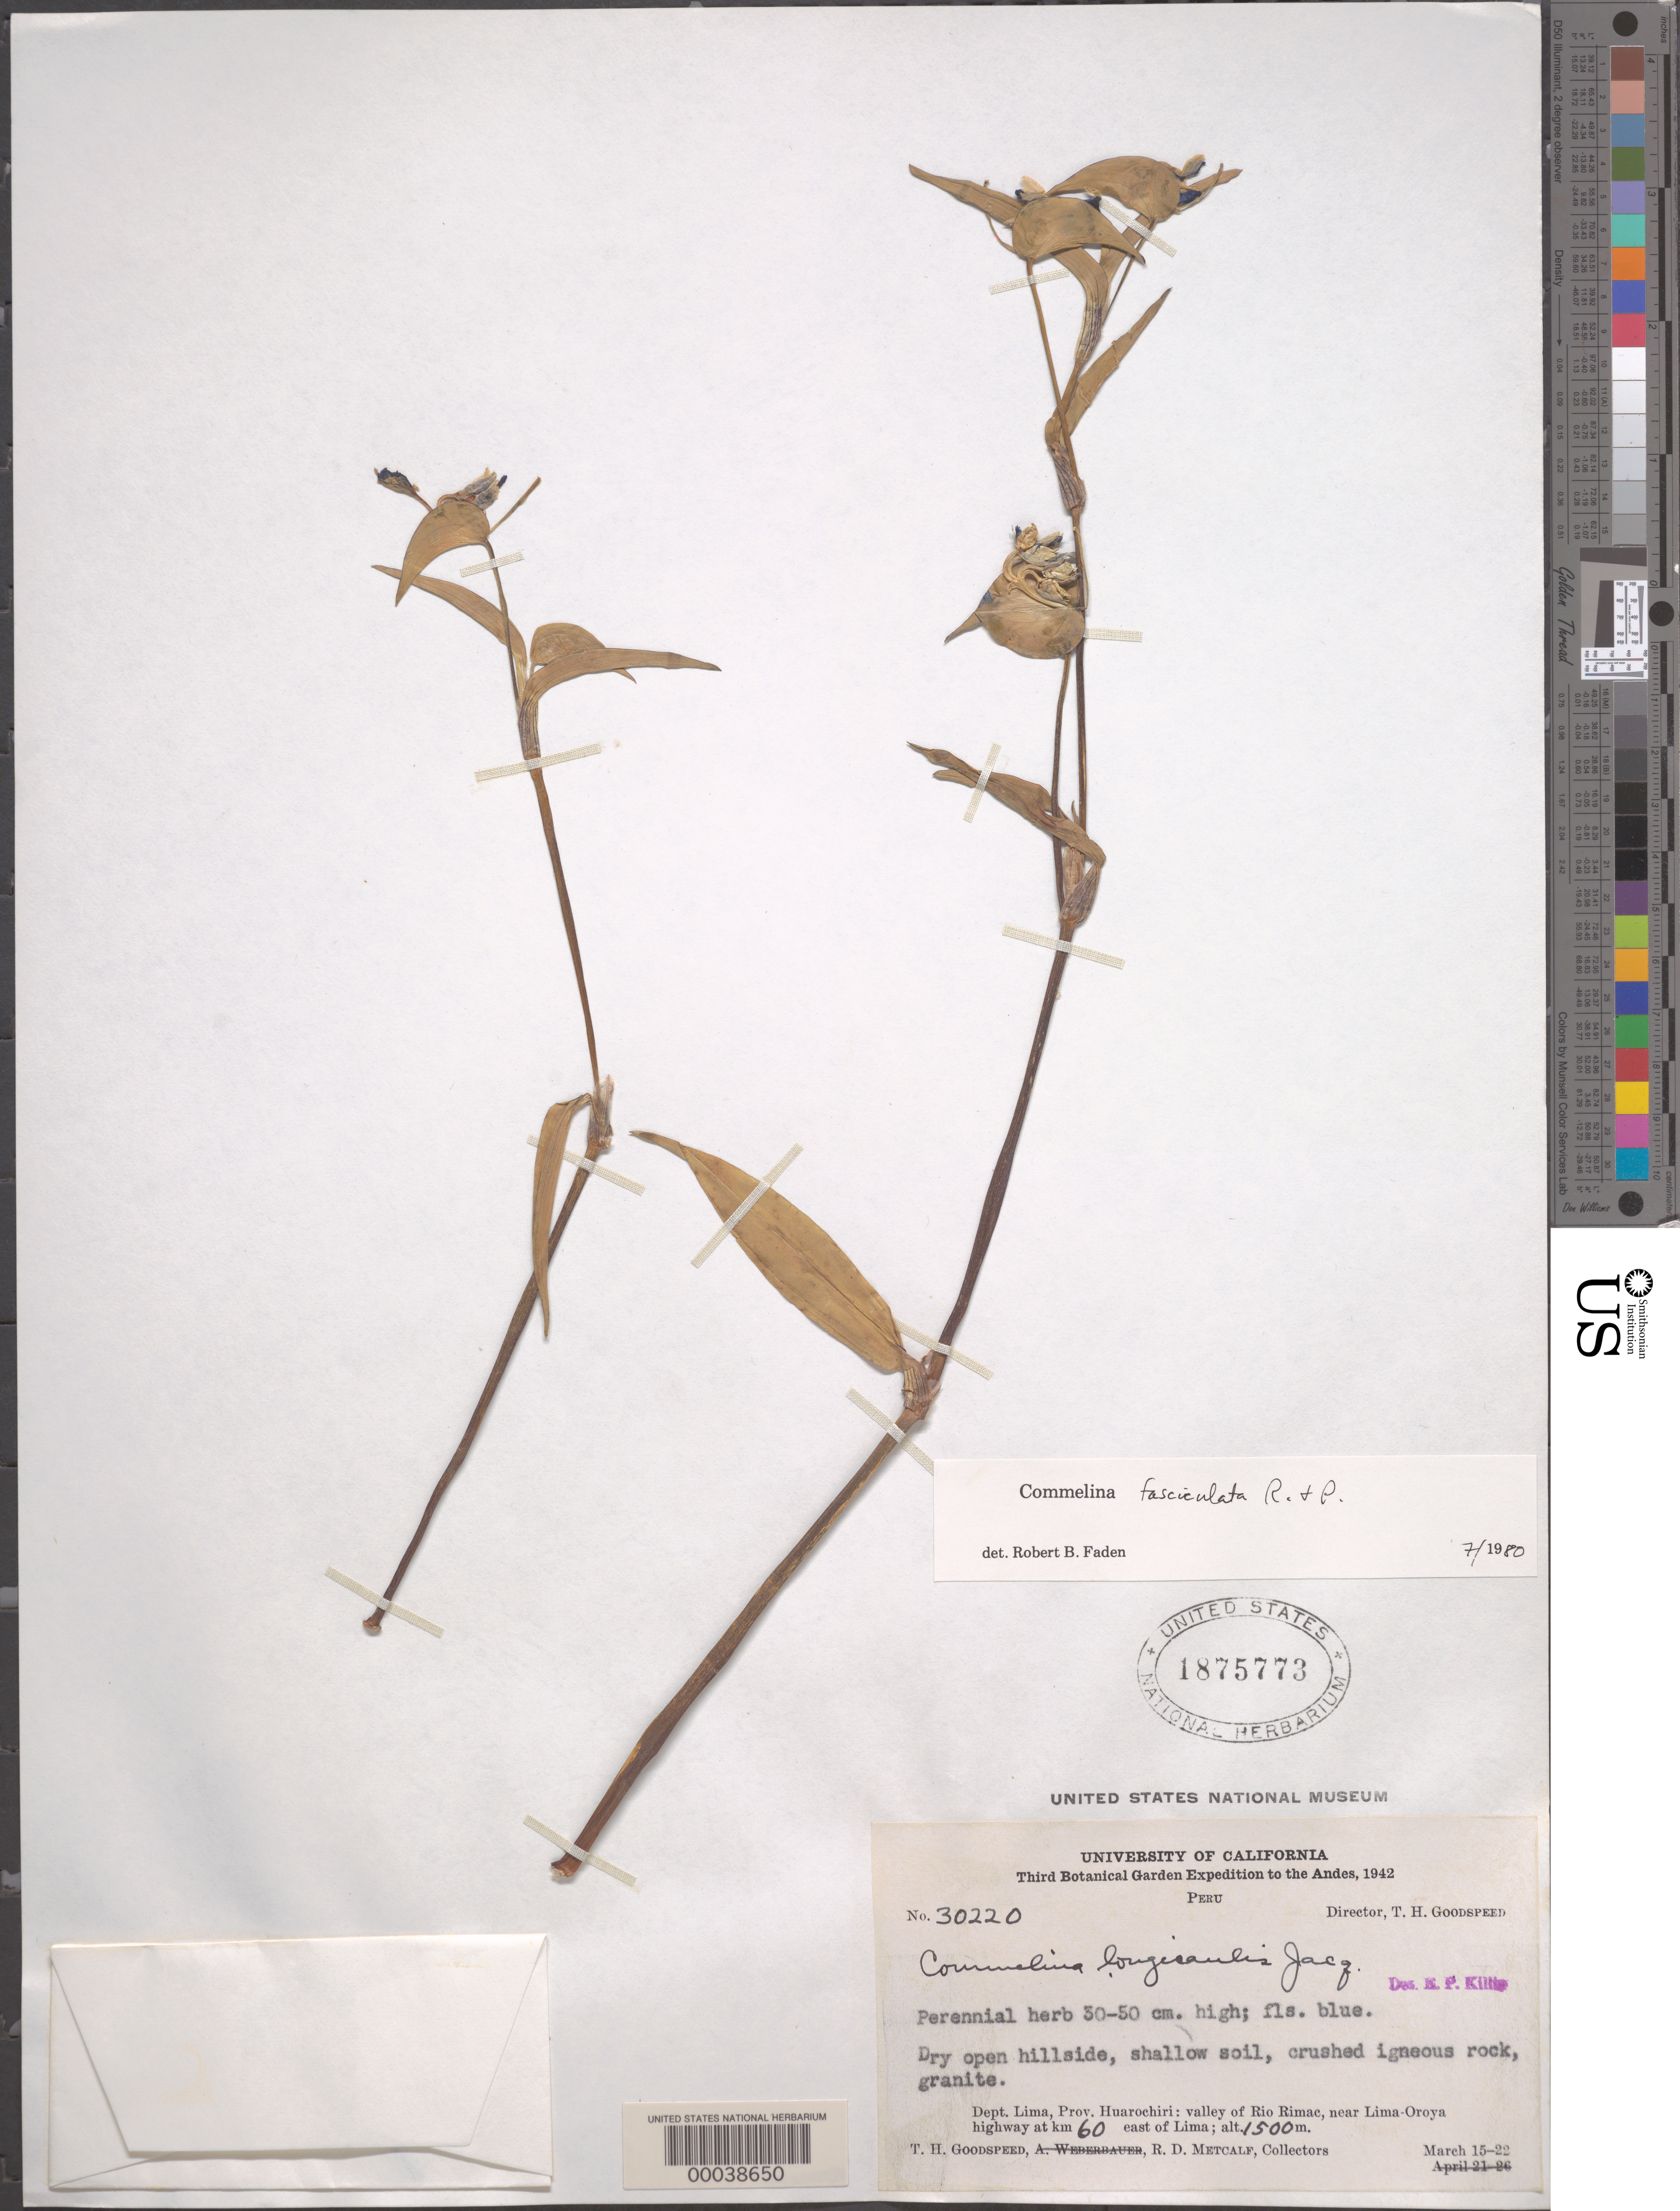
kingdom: Plantae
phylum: Tracheophyta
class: Liliopsida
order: Commelinales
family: Commelinaceae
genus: Commelina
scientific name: Commelina fasciculata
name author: Ruiz & Pav.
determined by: Faden, Robert B., (US), Smithsonian Institution - National Museum of Natural History (UNITED STATES)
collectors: T. Goodspeed & R. D. Metcalf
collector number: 30220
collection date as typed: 15 Mar 1942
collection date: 1942-03-15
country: Peru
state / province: Lima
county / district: Huarochirí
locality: Valley of rio rimac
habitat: Dry shallow soil, crushed igneous & granite rock; open hillside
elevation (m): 1500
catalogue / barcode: US 1875773